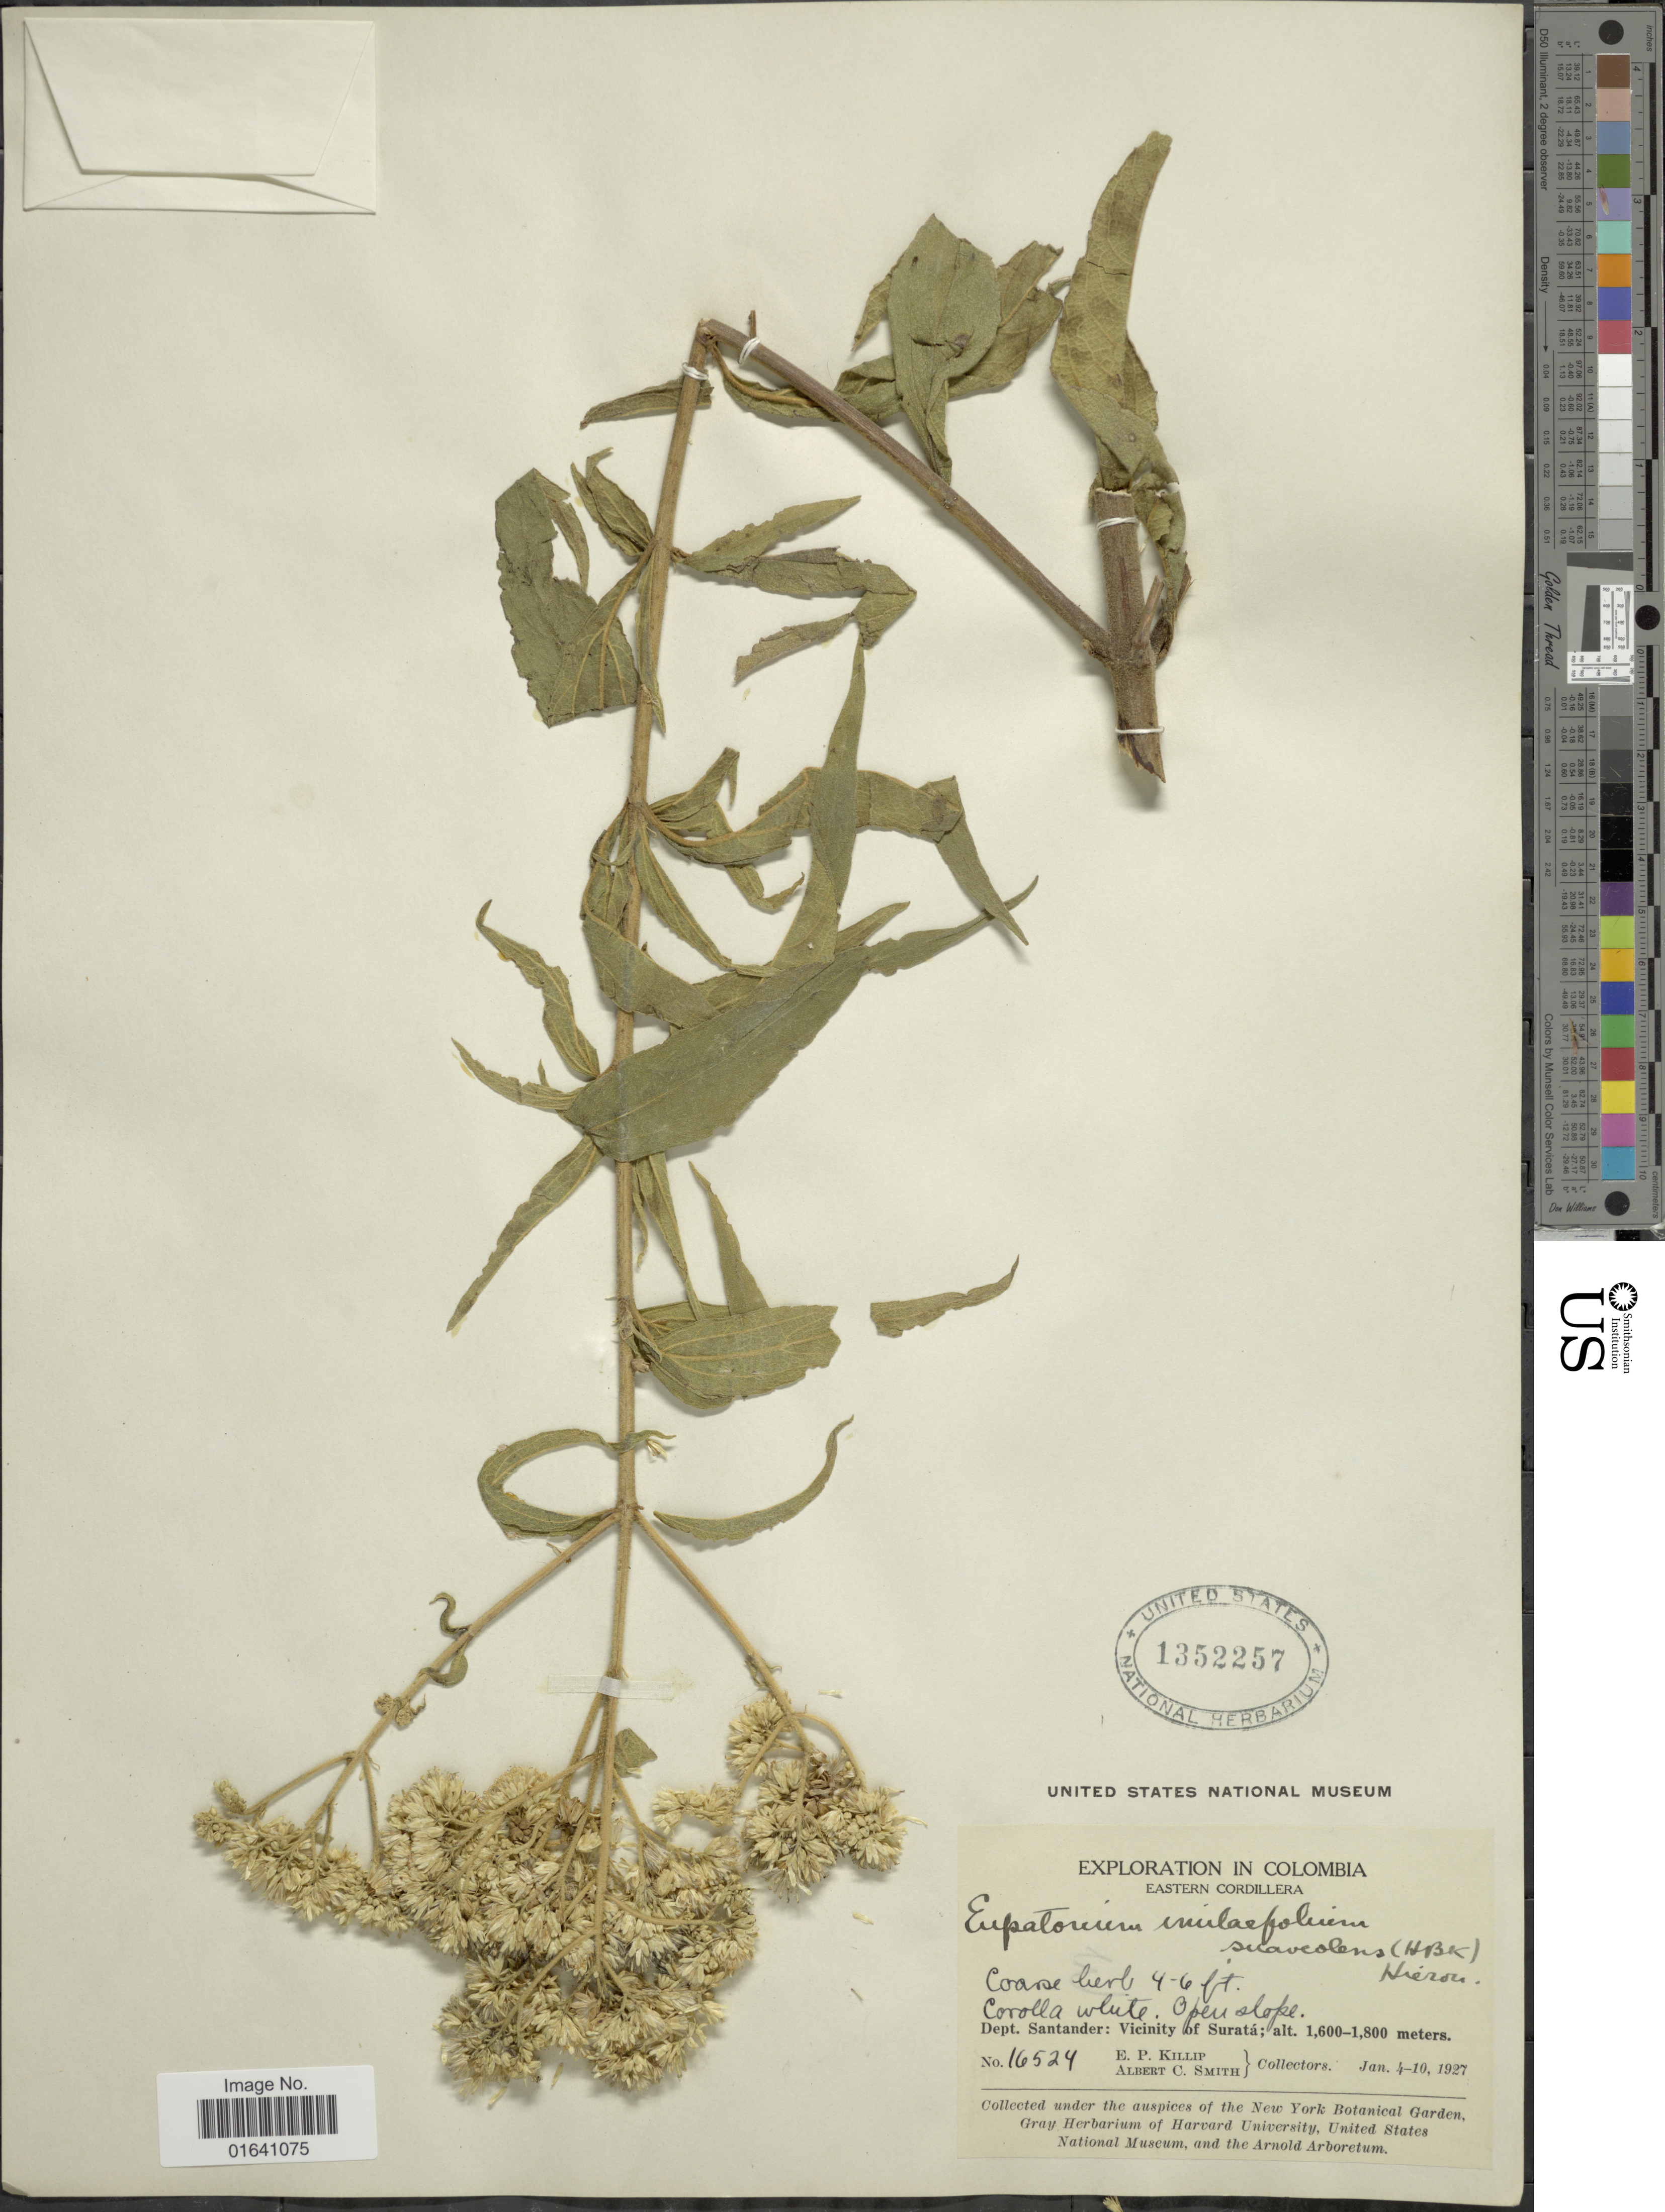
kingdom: Plantae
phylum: Tracheophyta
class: Magnoliopsida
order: Asterales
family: Asteraceae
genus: Austroeupatorium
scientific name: Austroeupatorium inulaefolium var. suaveolens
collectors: E. P. Killip & A. C. Smith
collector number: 16524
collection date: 1924-01-04/1927-01-10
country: Colombia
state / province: Santander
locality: Eastern Cordillera, Dept Santander: Vicinity of Suratá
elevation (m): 1600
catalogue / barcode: US 1352257